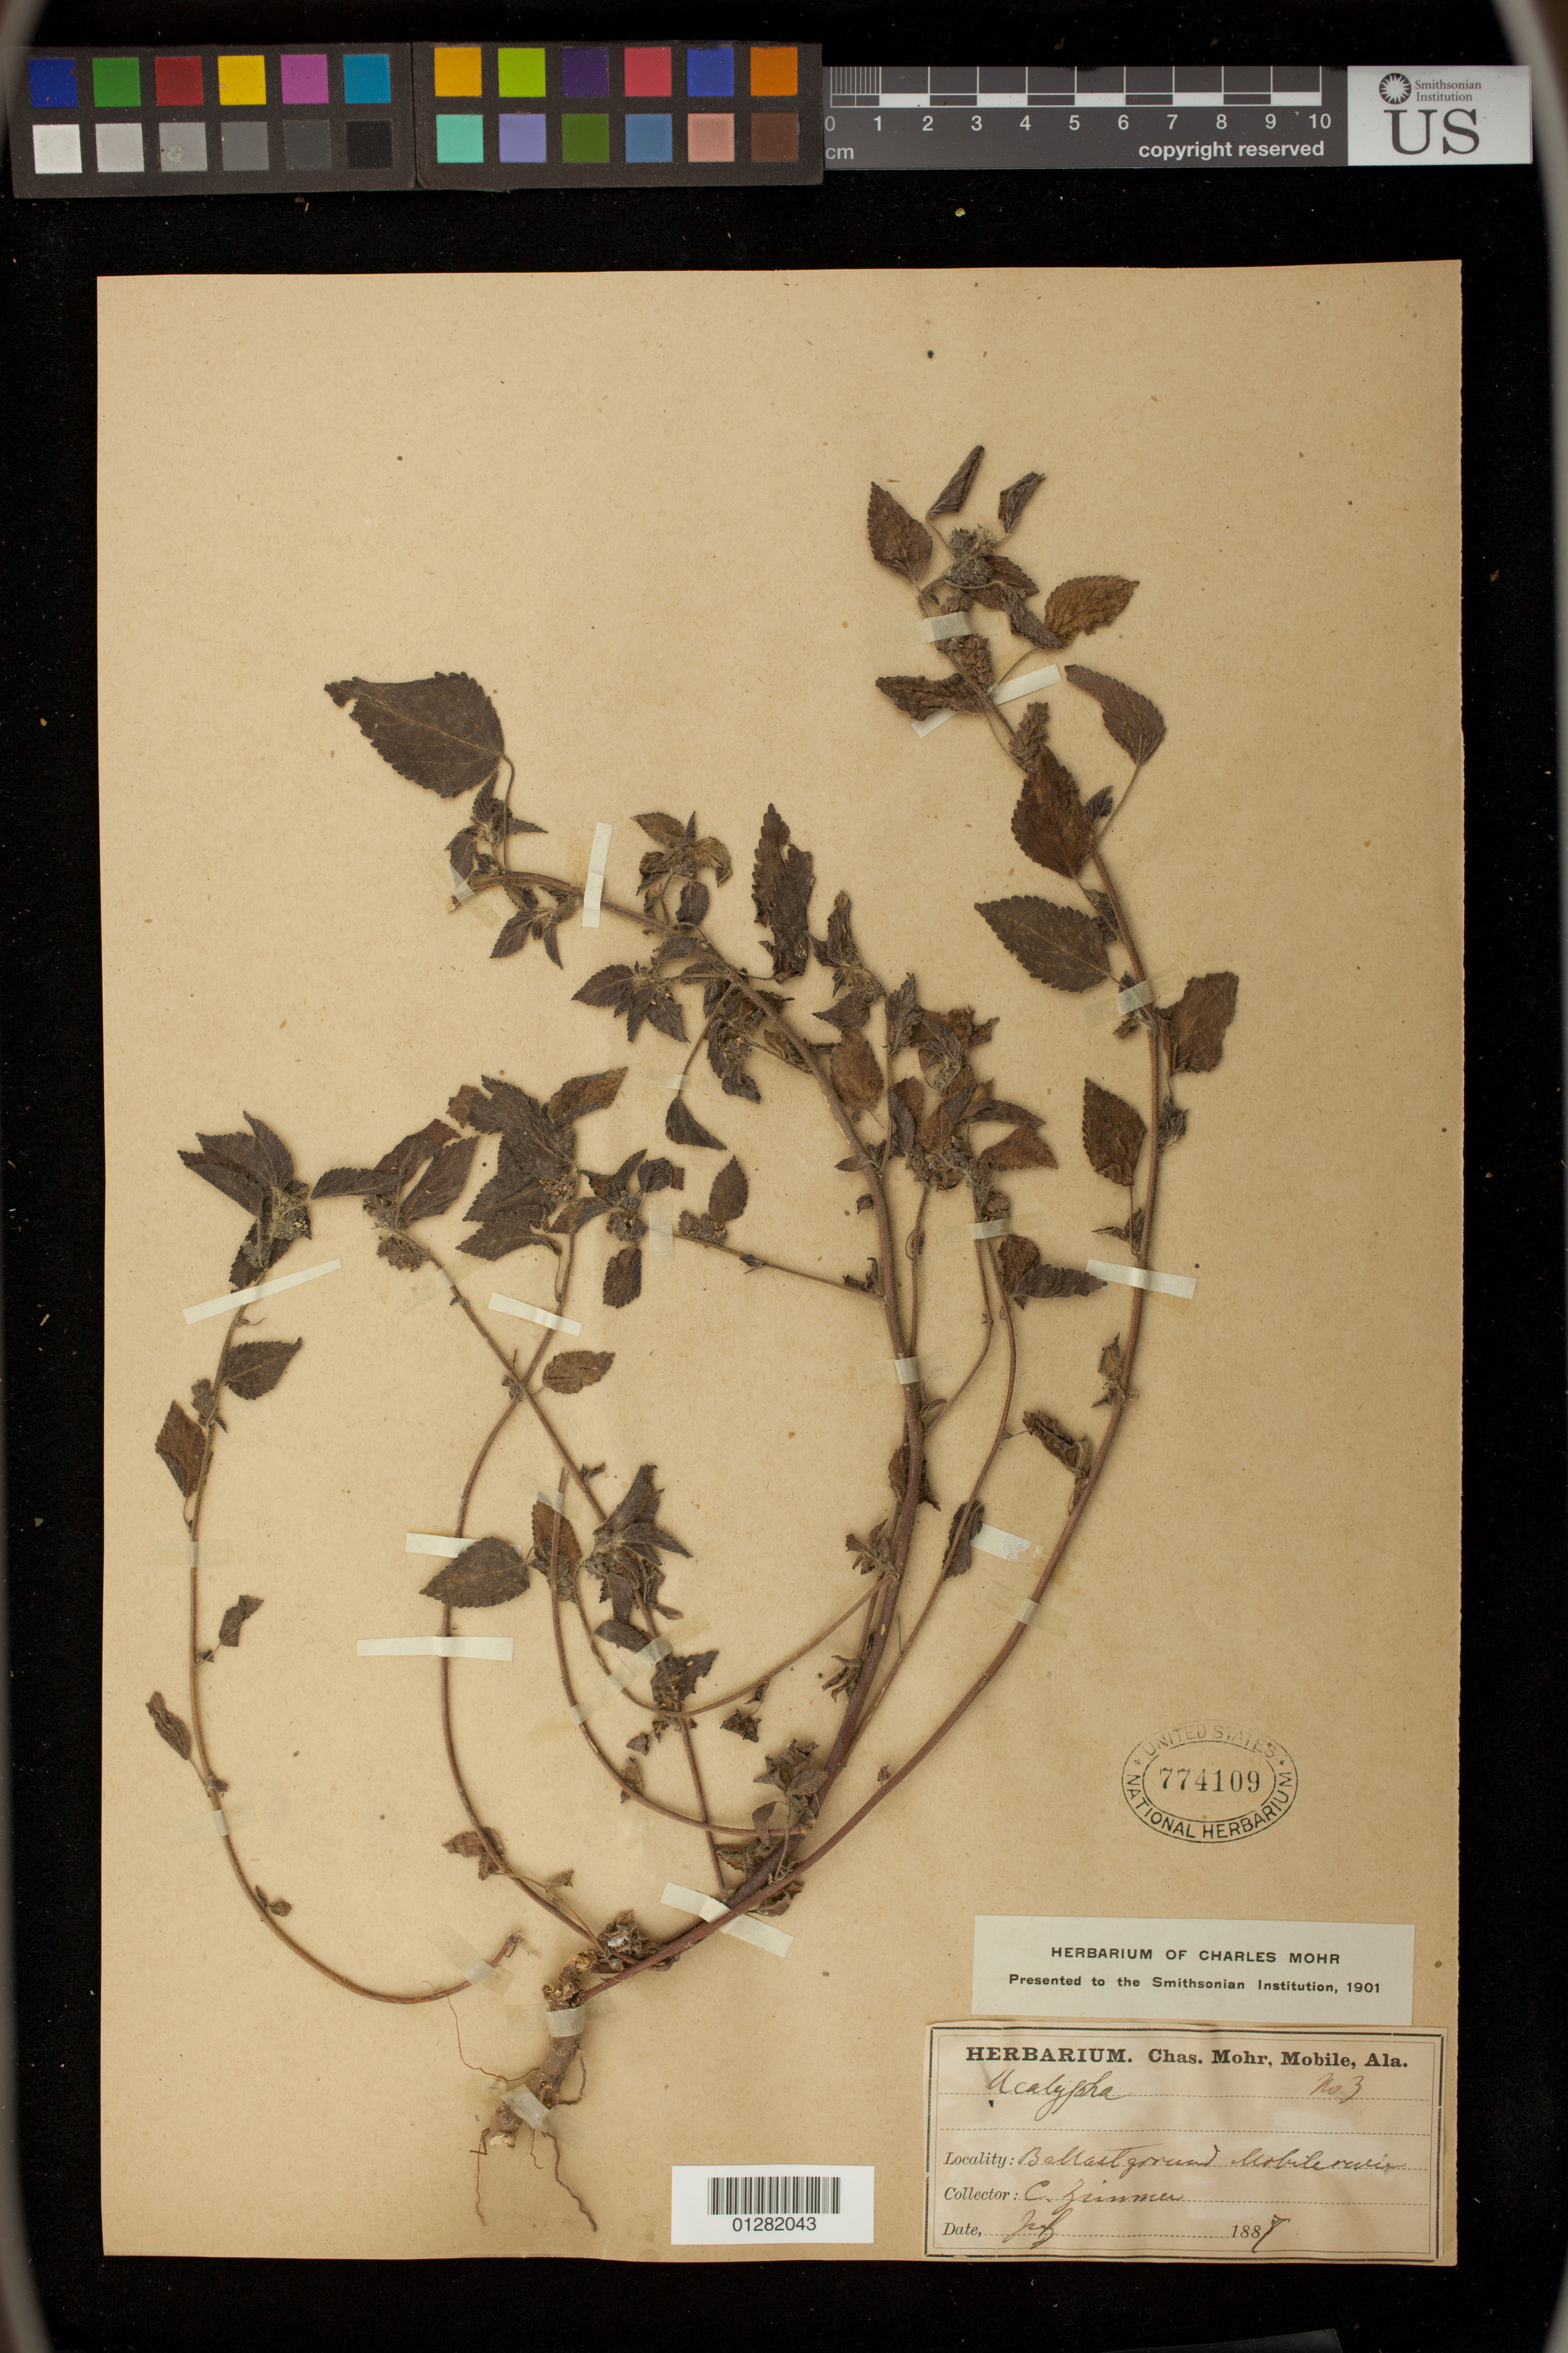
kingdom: Plantae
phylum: Tracheophyta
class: Magnoliopsida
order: Malpighiales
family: Euphorbiaceae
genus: Acalypha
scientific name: Acalypha sp.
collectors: C. Zimmer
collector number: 3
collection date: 1887-07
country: United States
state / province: Alabama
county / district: Mobile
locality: Mobile area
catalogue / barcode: US 774109